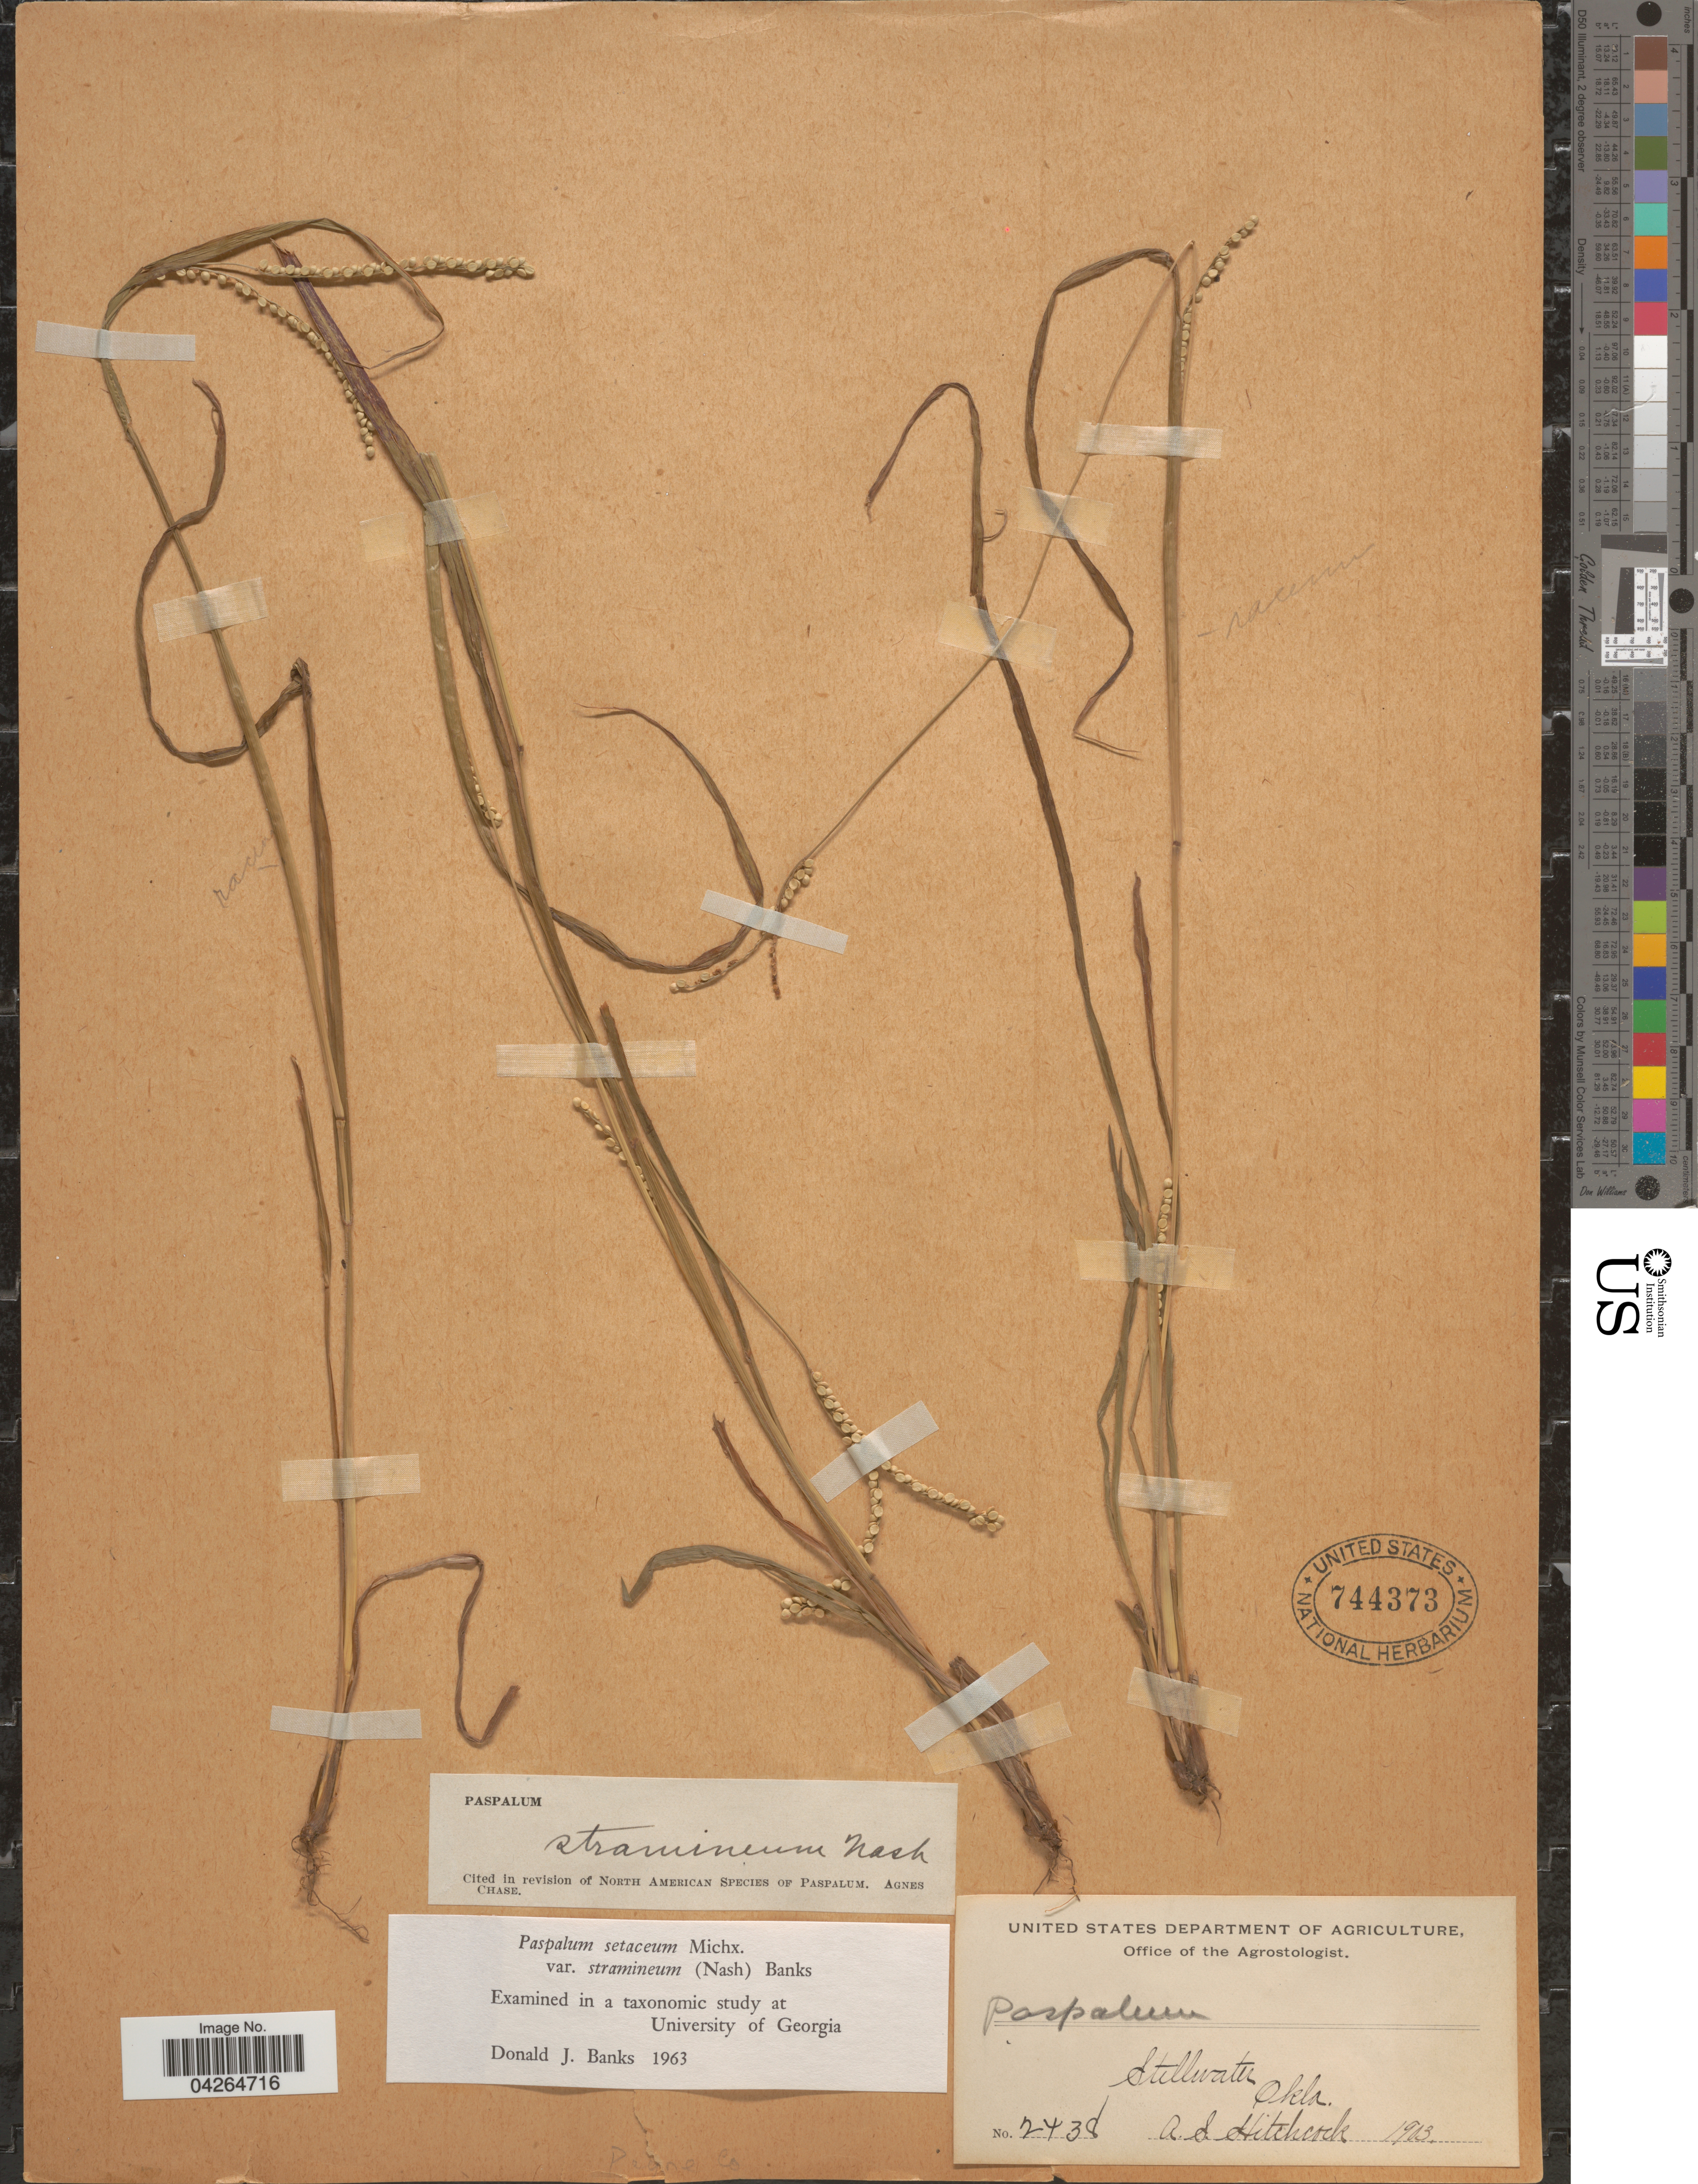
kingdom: Plantae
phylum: Tracheophyta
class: Liliopsida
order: Poales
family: Poaceae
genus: Paspalum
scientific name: Paspalum setaceum var. stramineum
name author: (Nash) D.J. Banks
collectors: A. S. Hitchcock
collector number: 2438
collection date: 1903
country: United States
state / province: Oklahoma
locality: Stillwater. Payne Co.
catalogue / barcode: US 744373